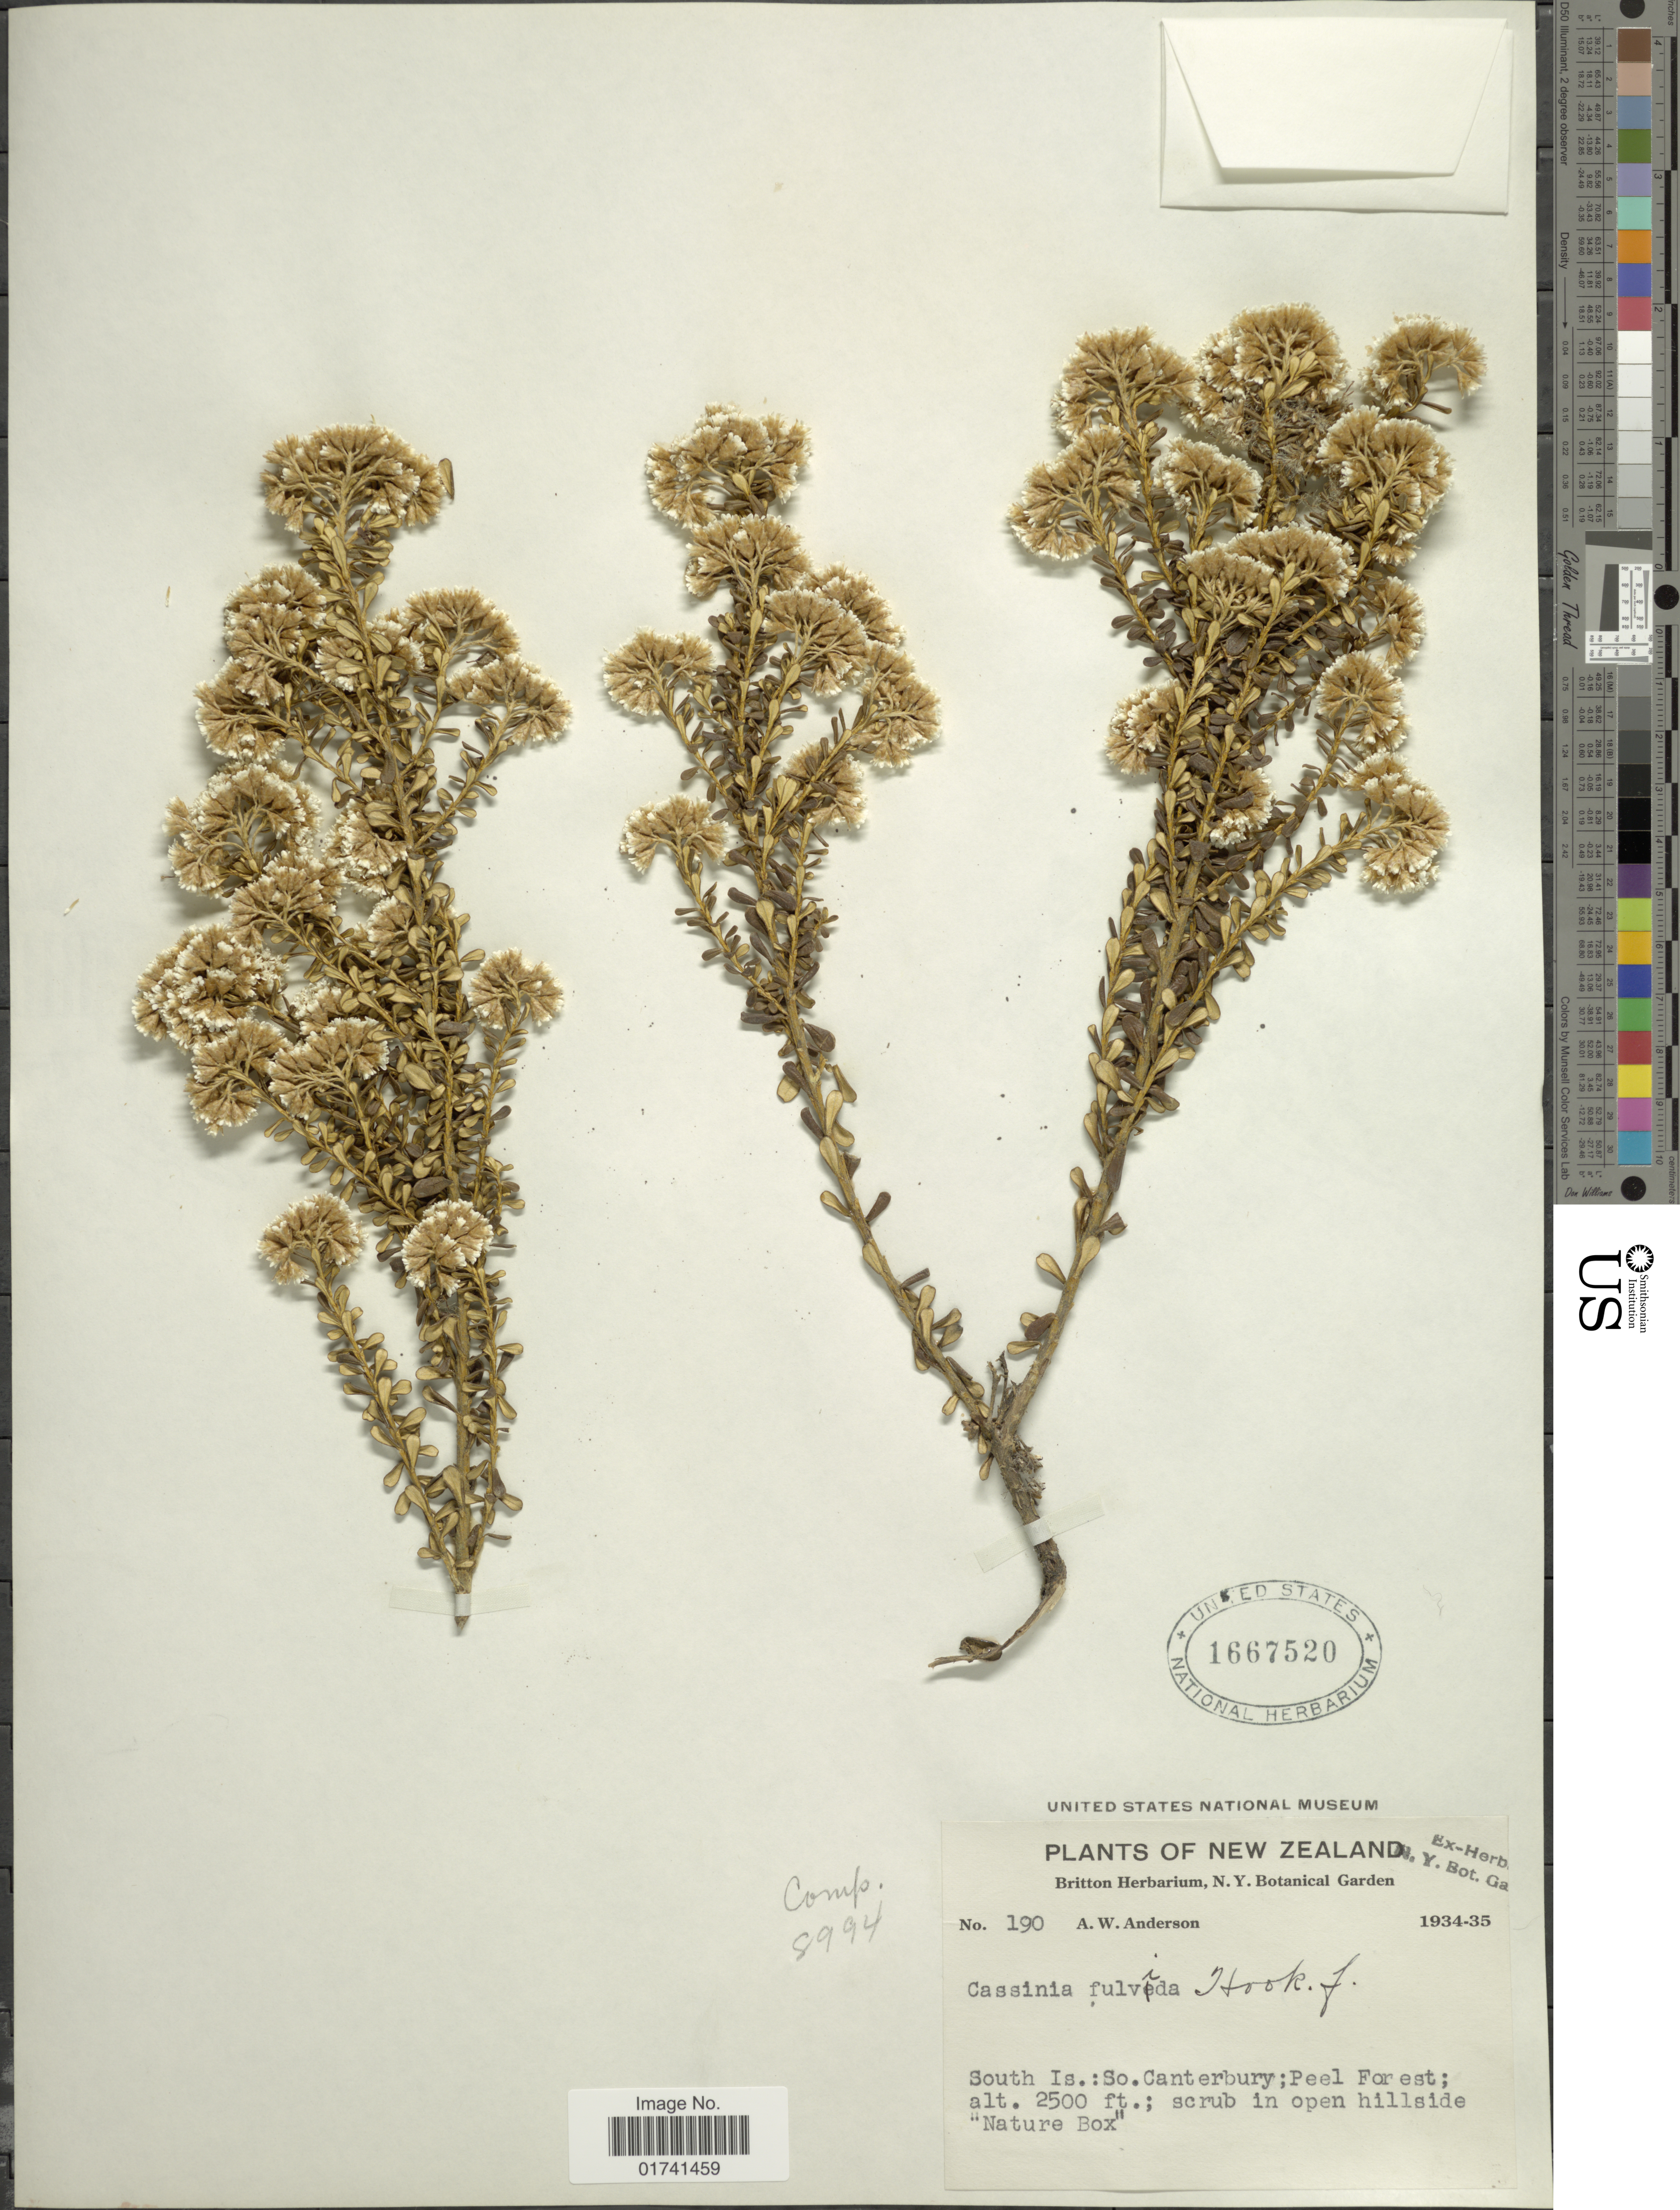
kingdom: Plantae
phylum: Tracheophyta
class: Magnoliopsida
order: Asterales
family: Asteraceae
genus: Cassinia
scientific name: Cassinia fulvida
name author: A. Cunn. & DC.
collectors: A. W. Anderson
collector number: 190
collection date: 1934/1935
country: New Zealand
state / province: Canterbury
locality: South Is.: So. Canterbury; Peel Forest.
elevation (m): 762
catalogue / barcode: US 1667520